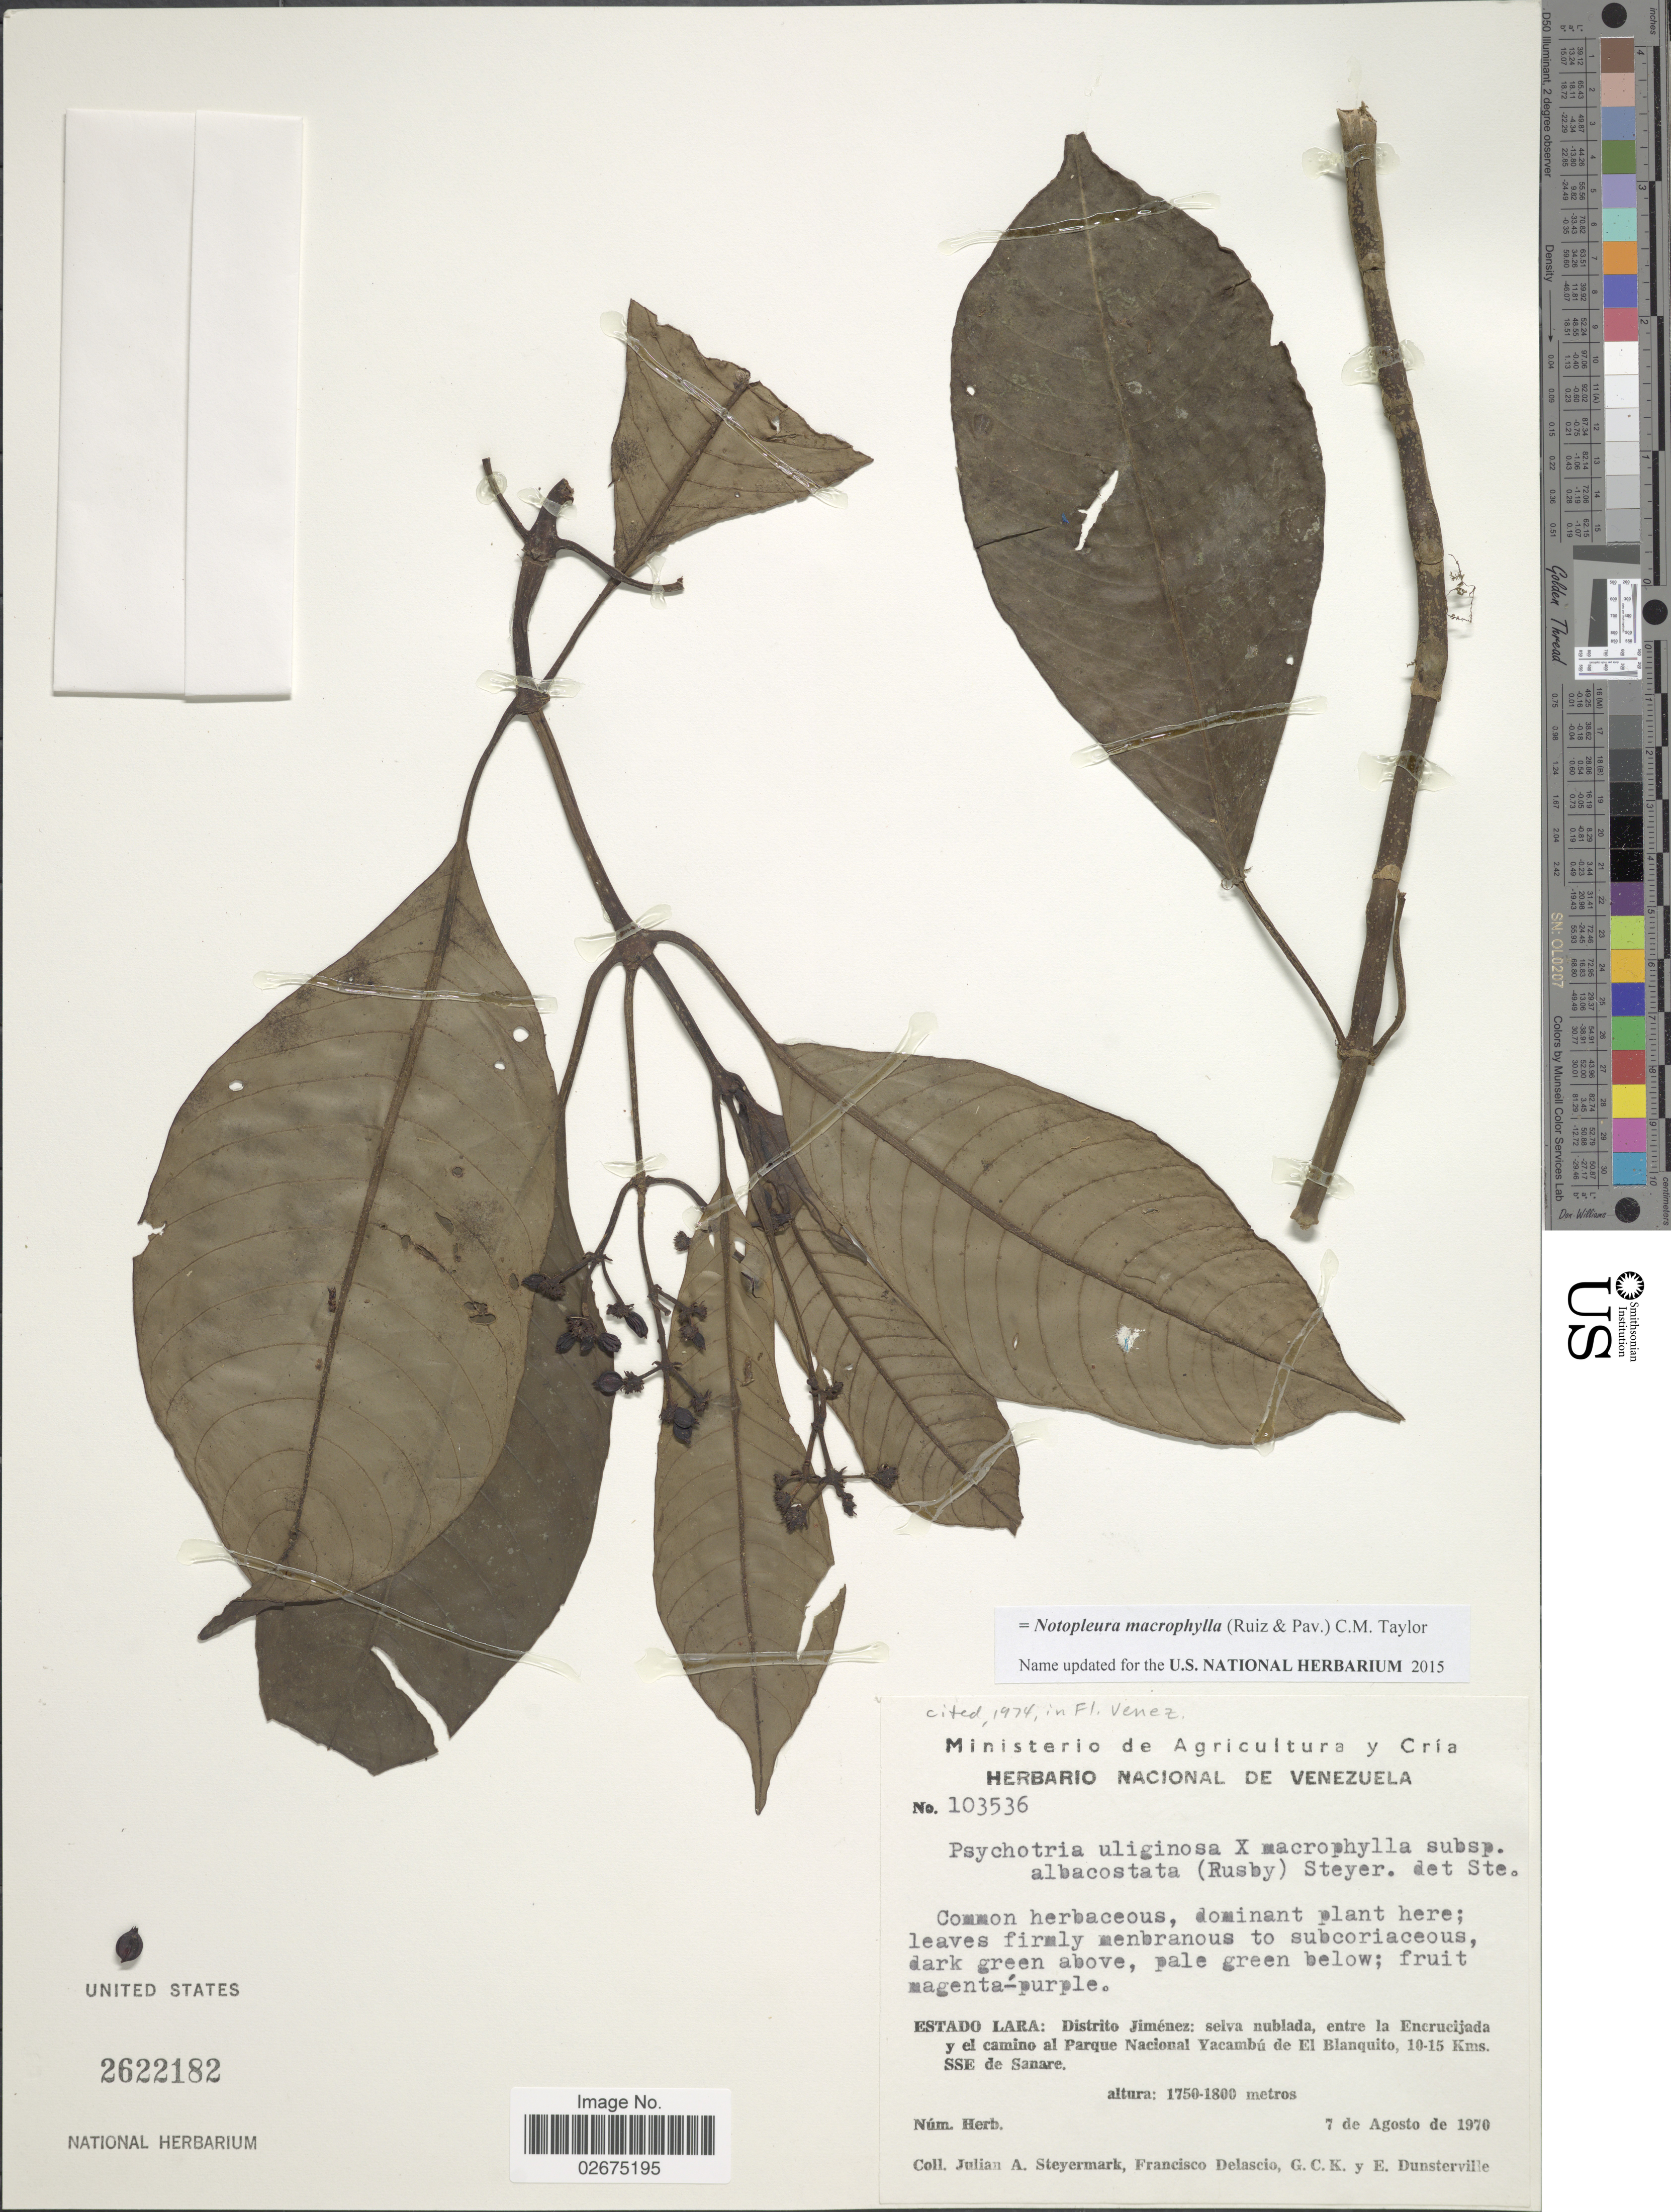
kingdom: Plantae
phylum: Tracheophyta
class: Magnoliopsida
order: Gentianales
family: Rubiaceae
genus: Notopleura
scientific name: Notopleura macrophylla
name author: (Ruiz & Pav.) C.M. Taylor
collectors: J. Steyermark, F. Delascio, G. C. K. Dunsterville & E. Dunsterville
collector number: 103536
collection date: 1970-08-07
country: Venezuela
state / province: Lara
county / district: Jiménez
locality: Distrito Jimenez: selva nublada, entre la Encrucijada y el camino al Parque Nacional Yacambu de El Blanquito, 10-15 Kms. SSE of Sanare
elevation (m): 1750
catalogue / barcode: US 2622182